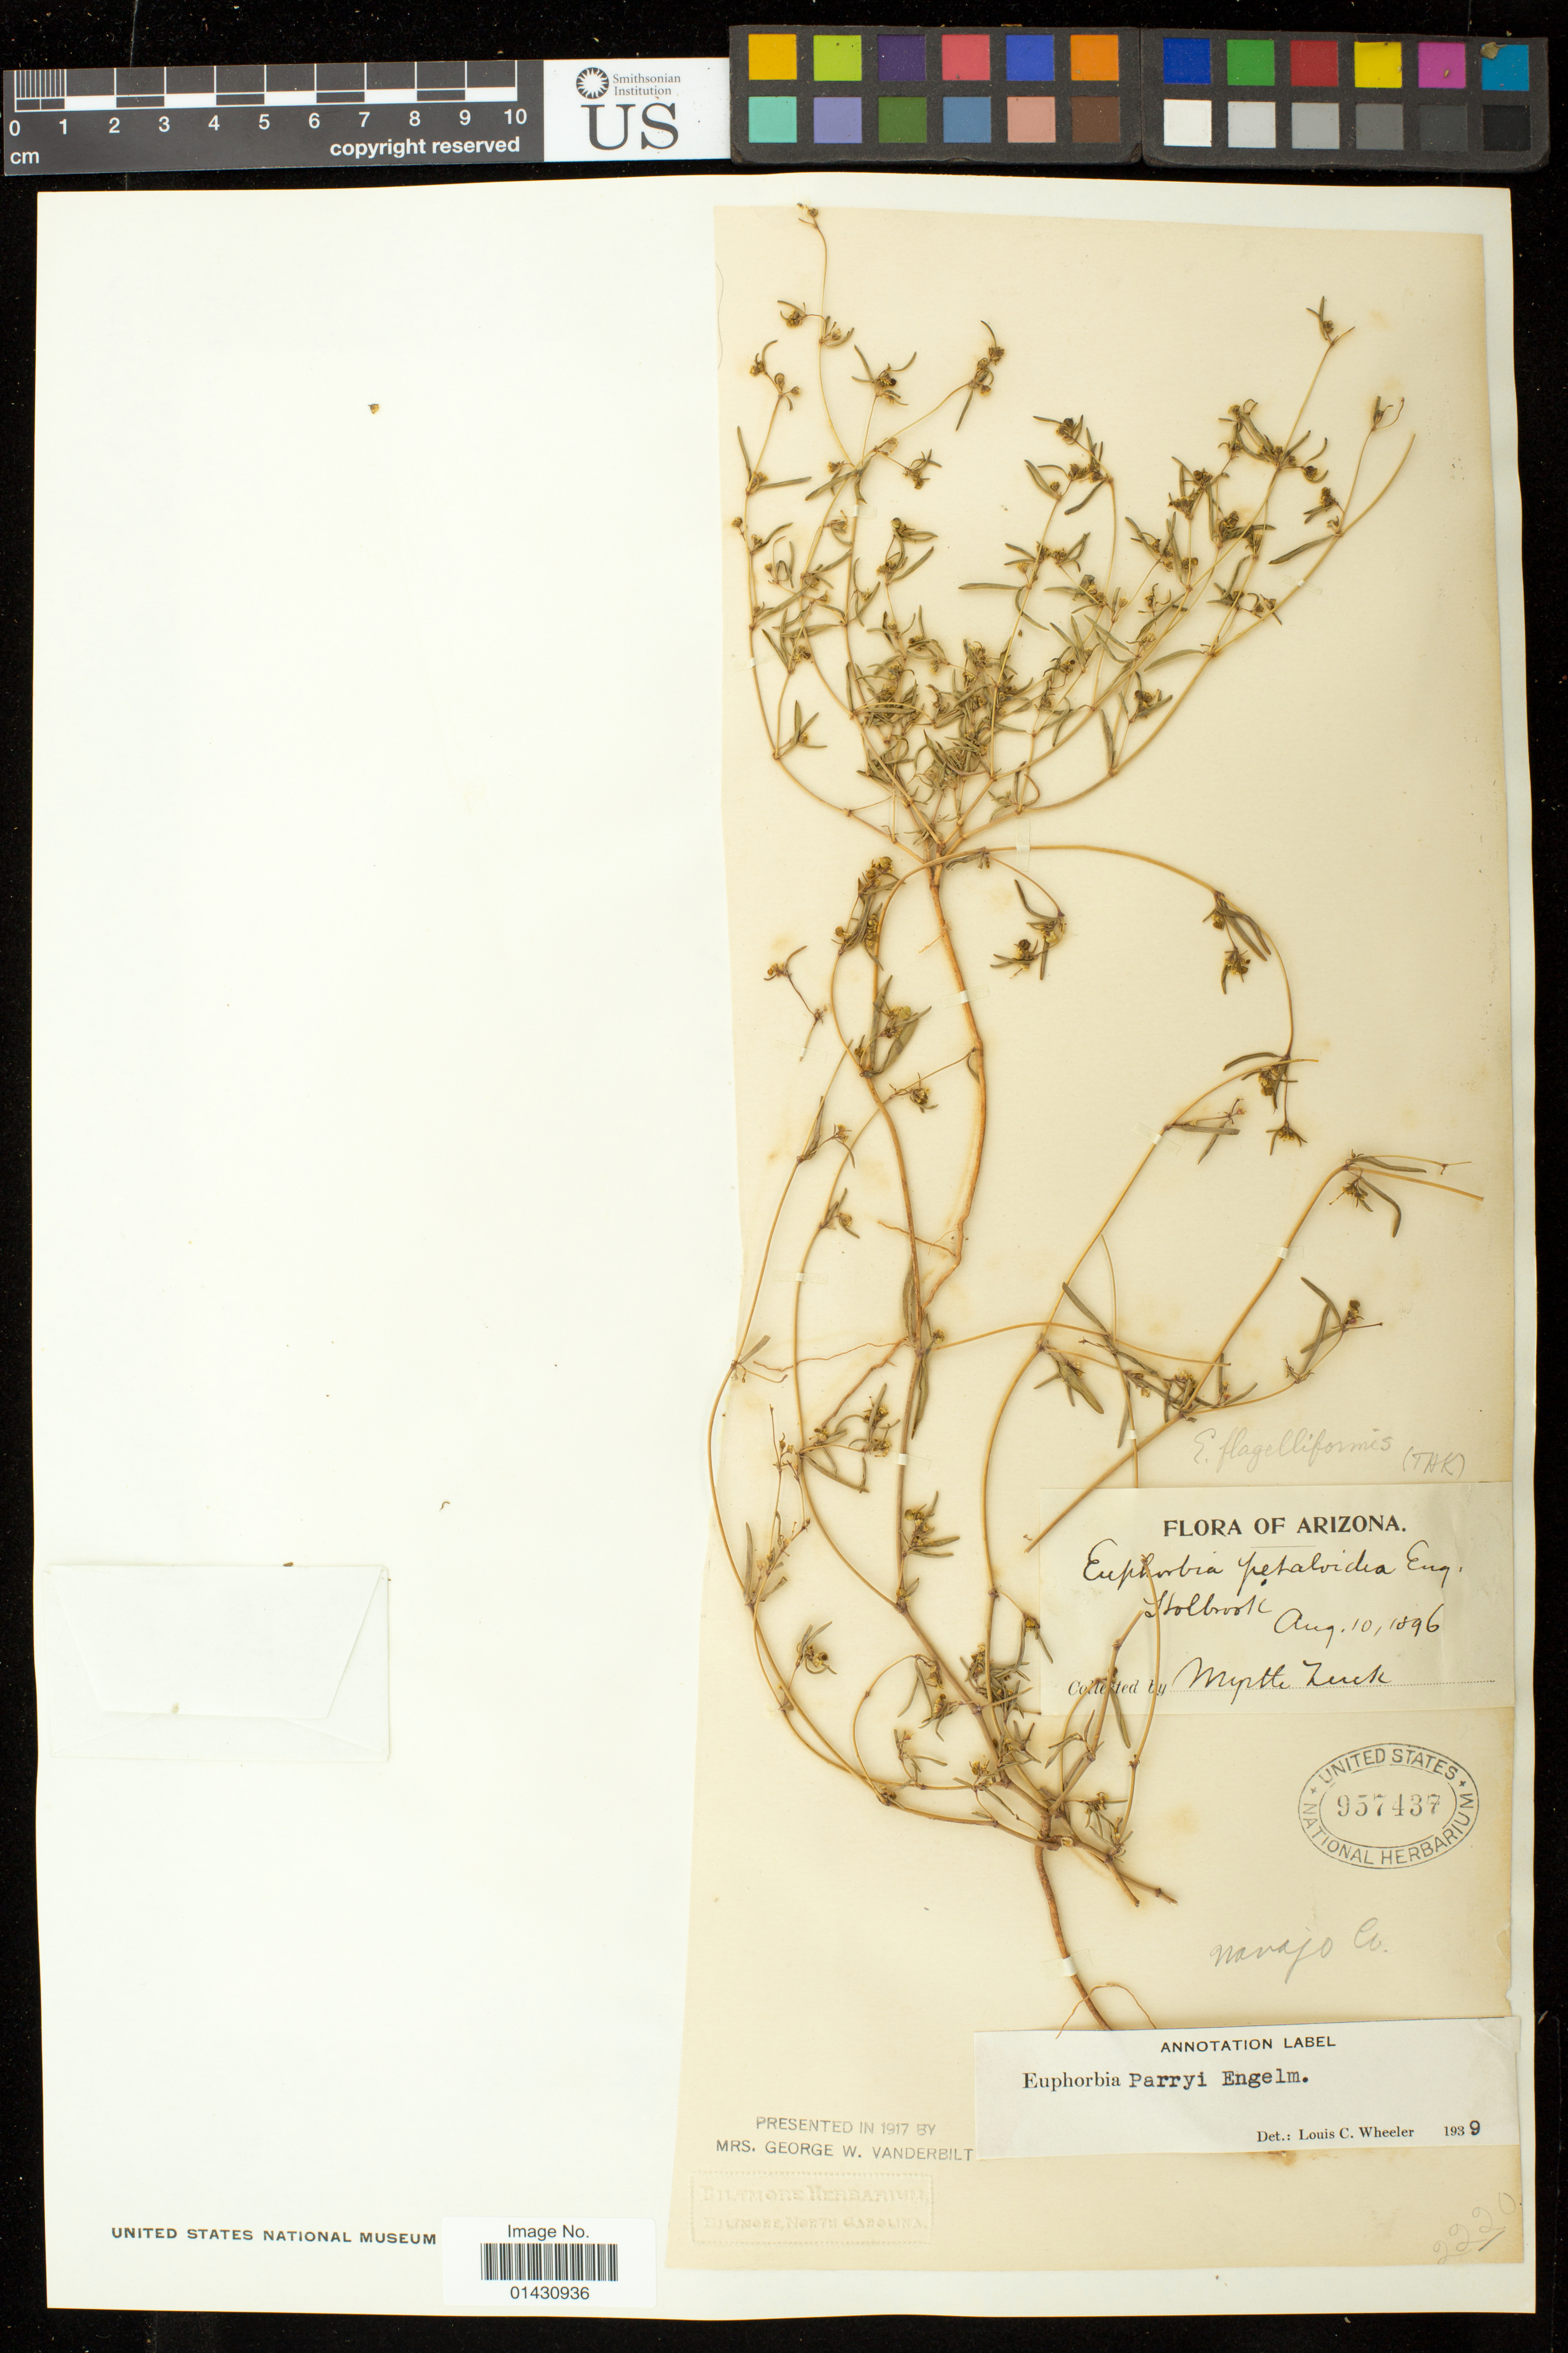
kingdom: Plantae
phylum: Tracheophyta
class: Magnoliopsida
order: Malpighiales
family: Euphorbiaceae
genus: Euphorbia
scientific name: Euphorbia parryi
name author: Engelm.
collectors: M. Zuck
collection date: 1896-08-10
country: United States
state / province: Arizona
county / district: Navajo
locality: Holbrook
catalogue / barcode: US 957437